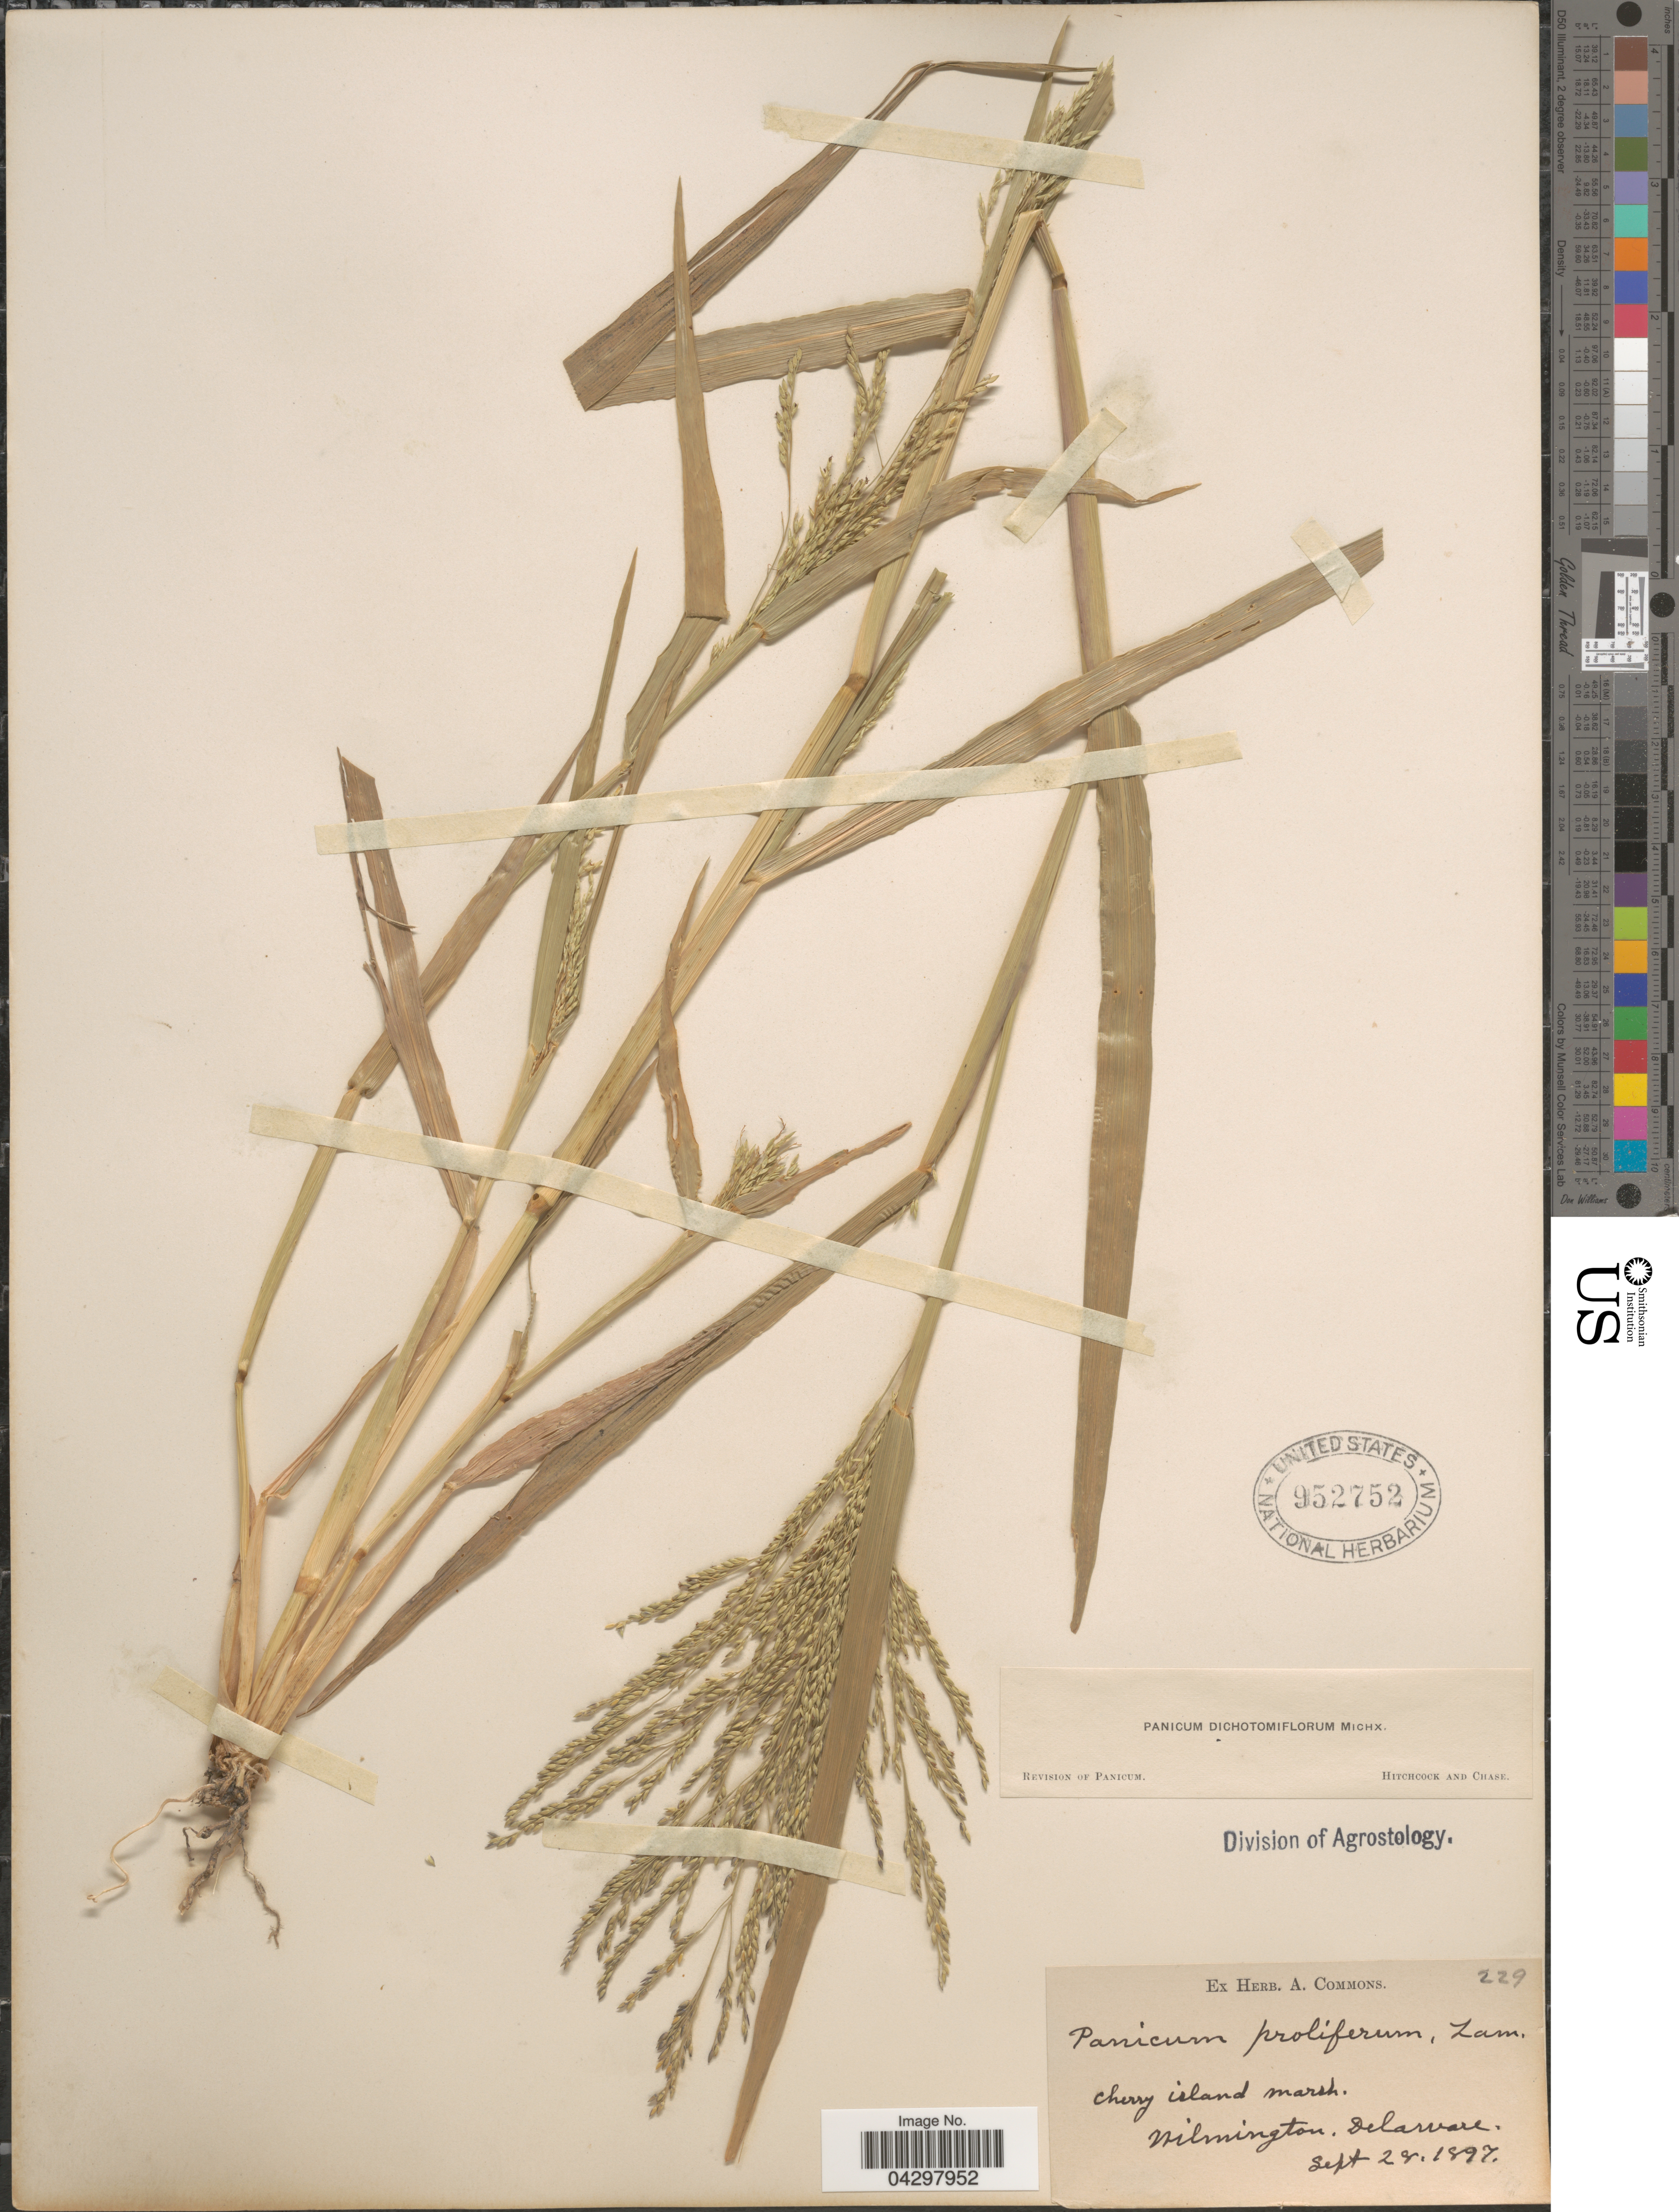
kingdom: Plantae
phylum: Tracheophyta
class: Liliopsida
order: Poales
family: Poaceae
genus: Panicum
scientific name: Panicum dichotomiflorum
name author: Michx.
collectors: ex herb. A. Commons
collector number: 229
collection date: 1897-09-28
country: United States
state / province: Delaware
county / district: New Castle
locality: Wilmington.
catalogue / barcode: US 952752